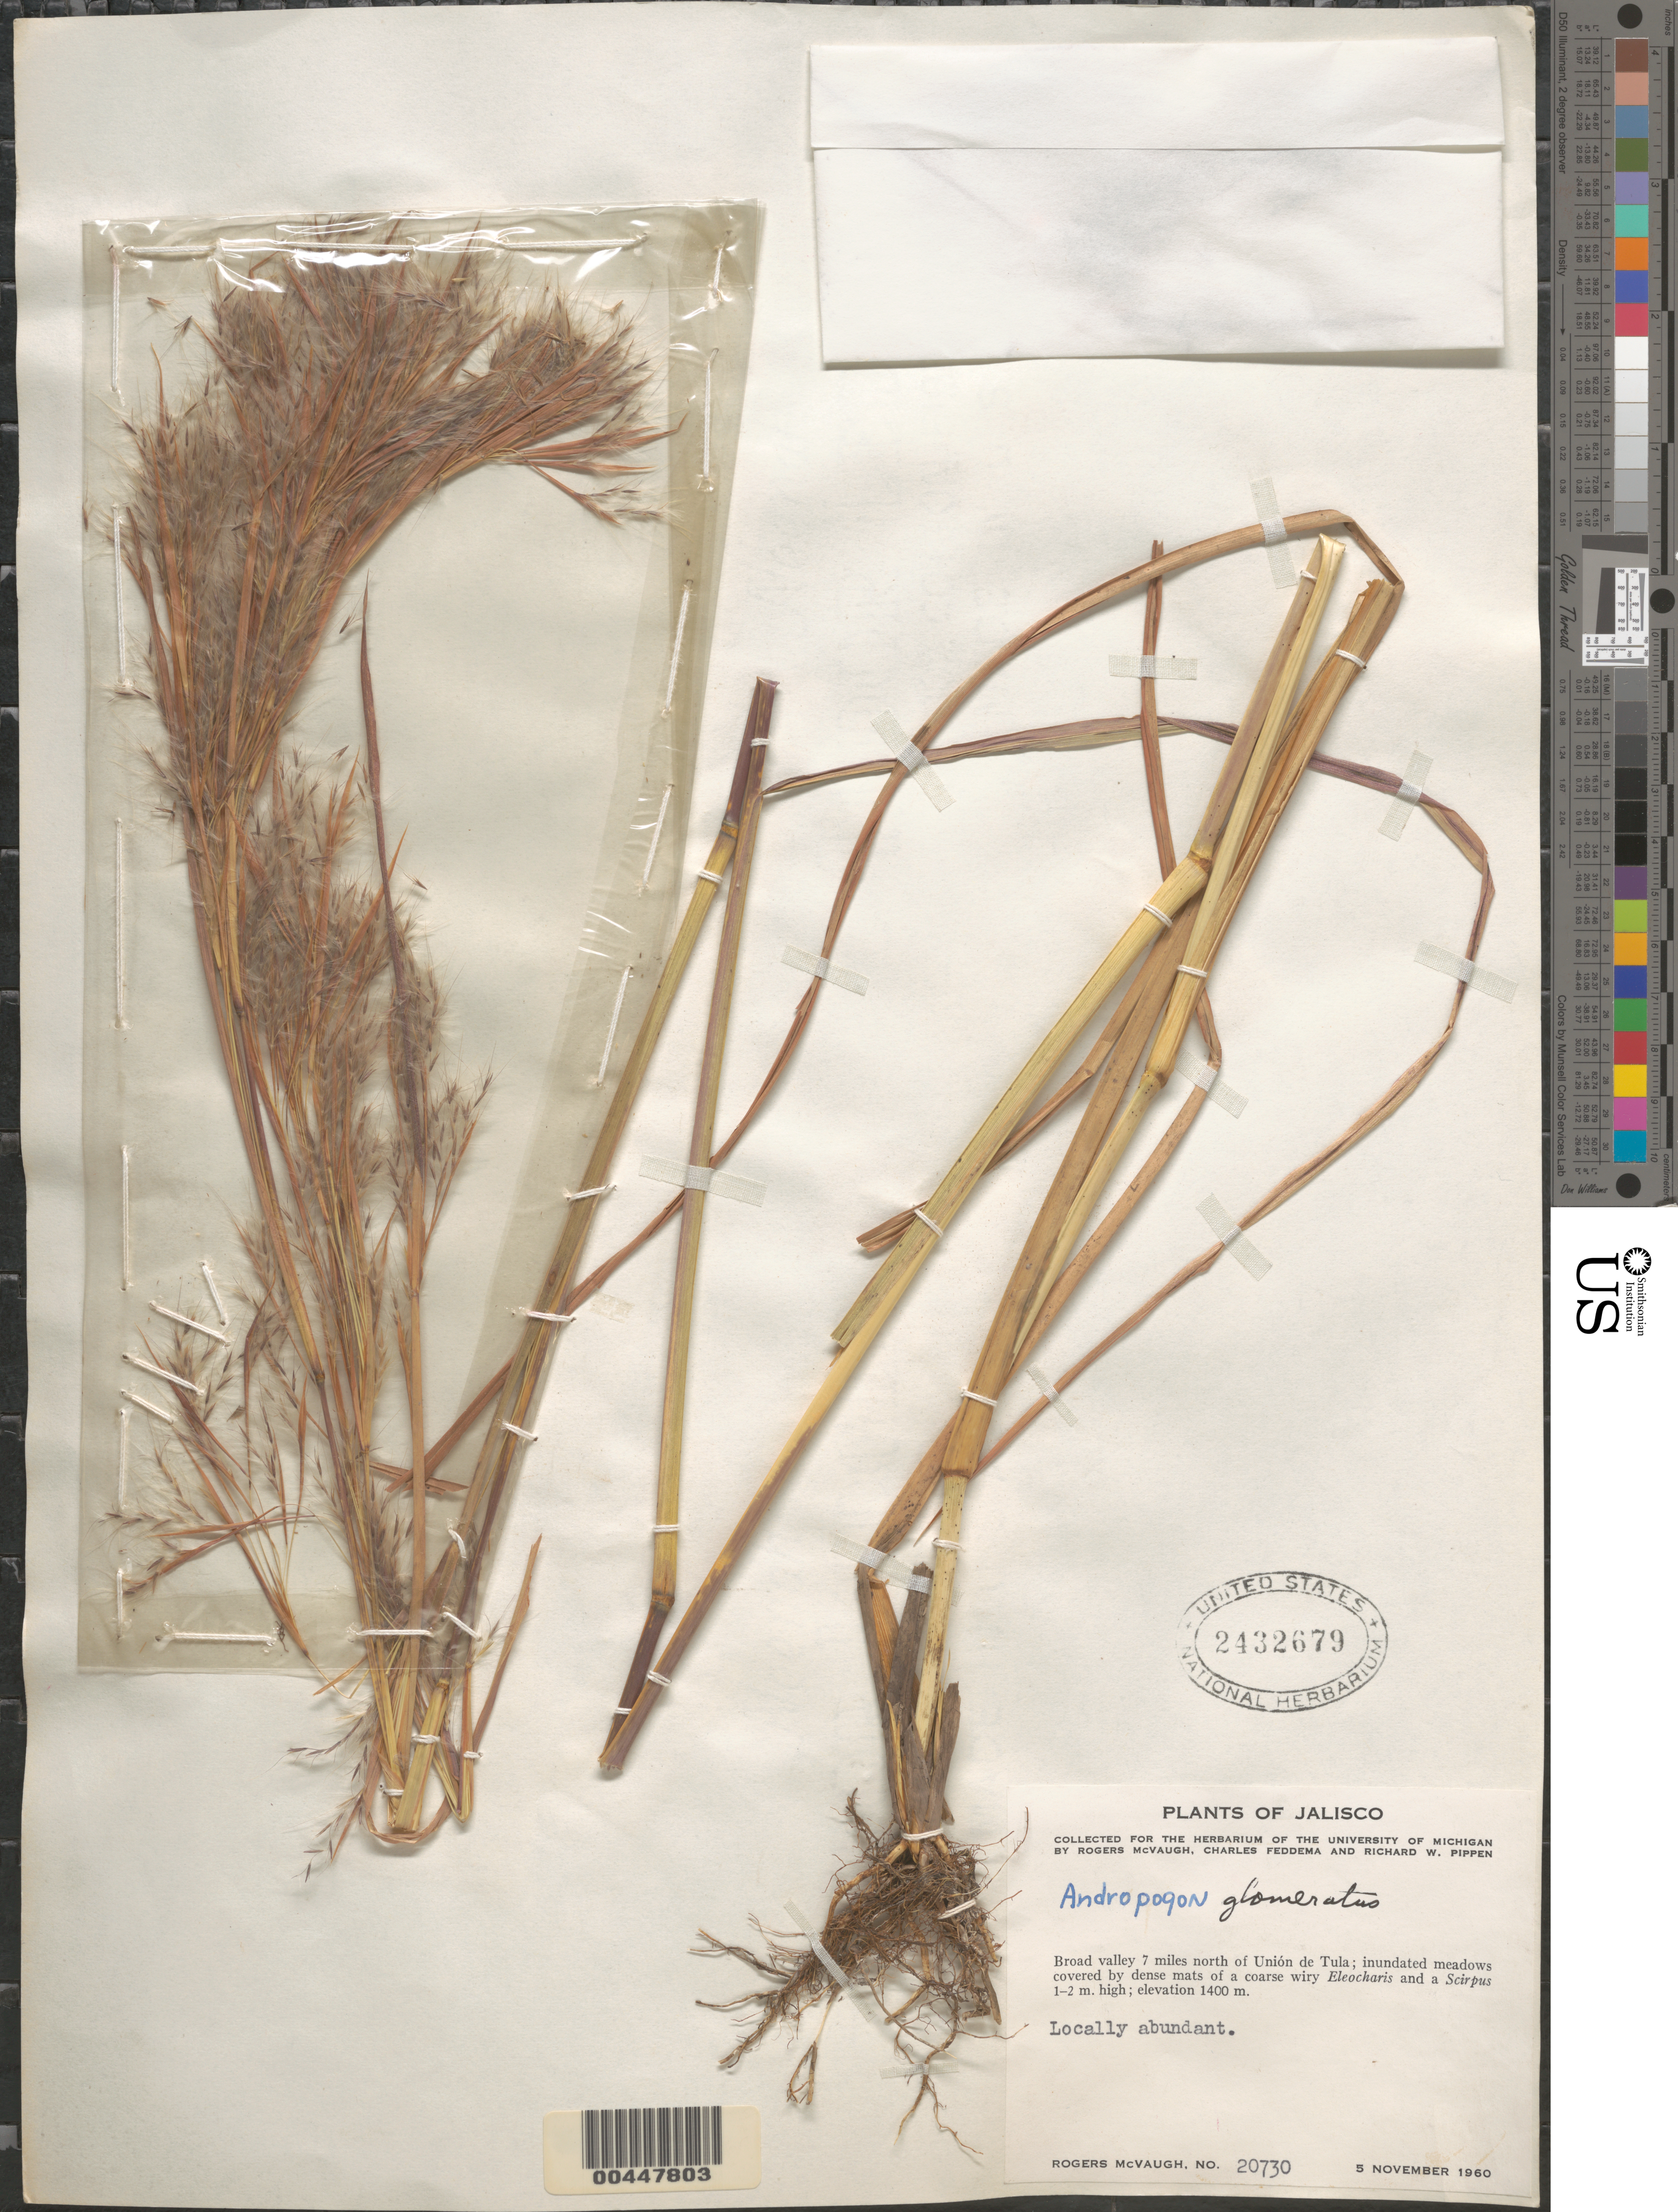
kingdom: Plantae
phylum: Tracheophyta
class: Liliopsida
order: Poales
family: Poaceae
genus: Andropogon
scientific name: Andropogon glomeratus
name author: (Walter) Britton, Stearns & Poggenb.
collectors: R. McVaugh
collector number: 20730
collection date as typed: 5 Nov 1960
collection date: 1960-11-05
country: Mexico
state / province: Jalisco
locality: Broad valley 7 mi N of Unión de Tula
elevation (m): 1400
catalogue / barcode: US 2432679